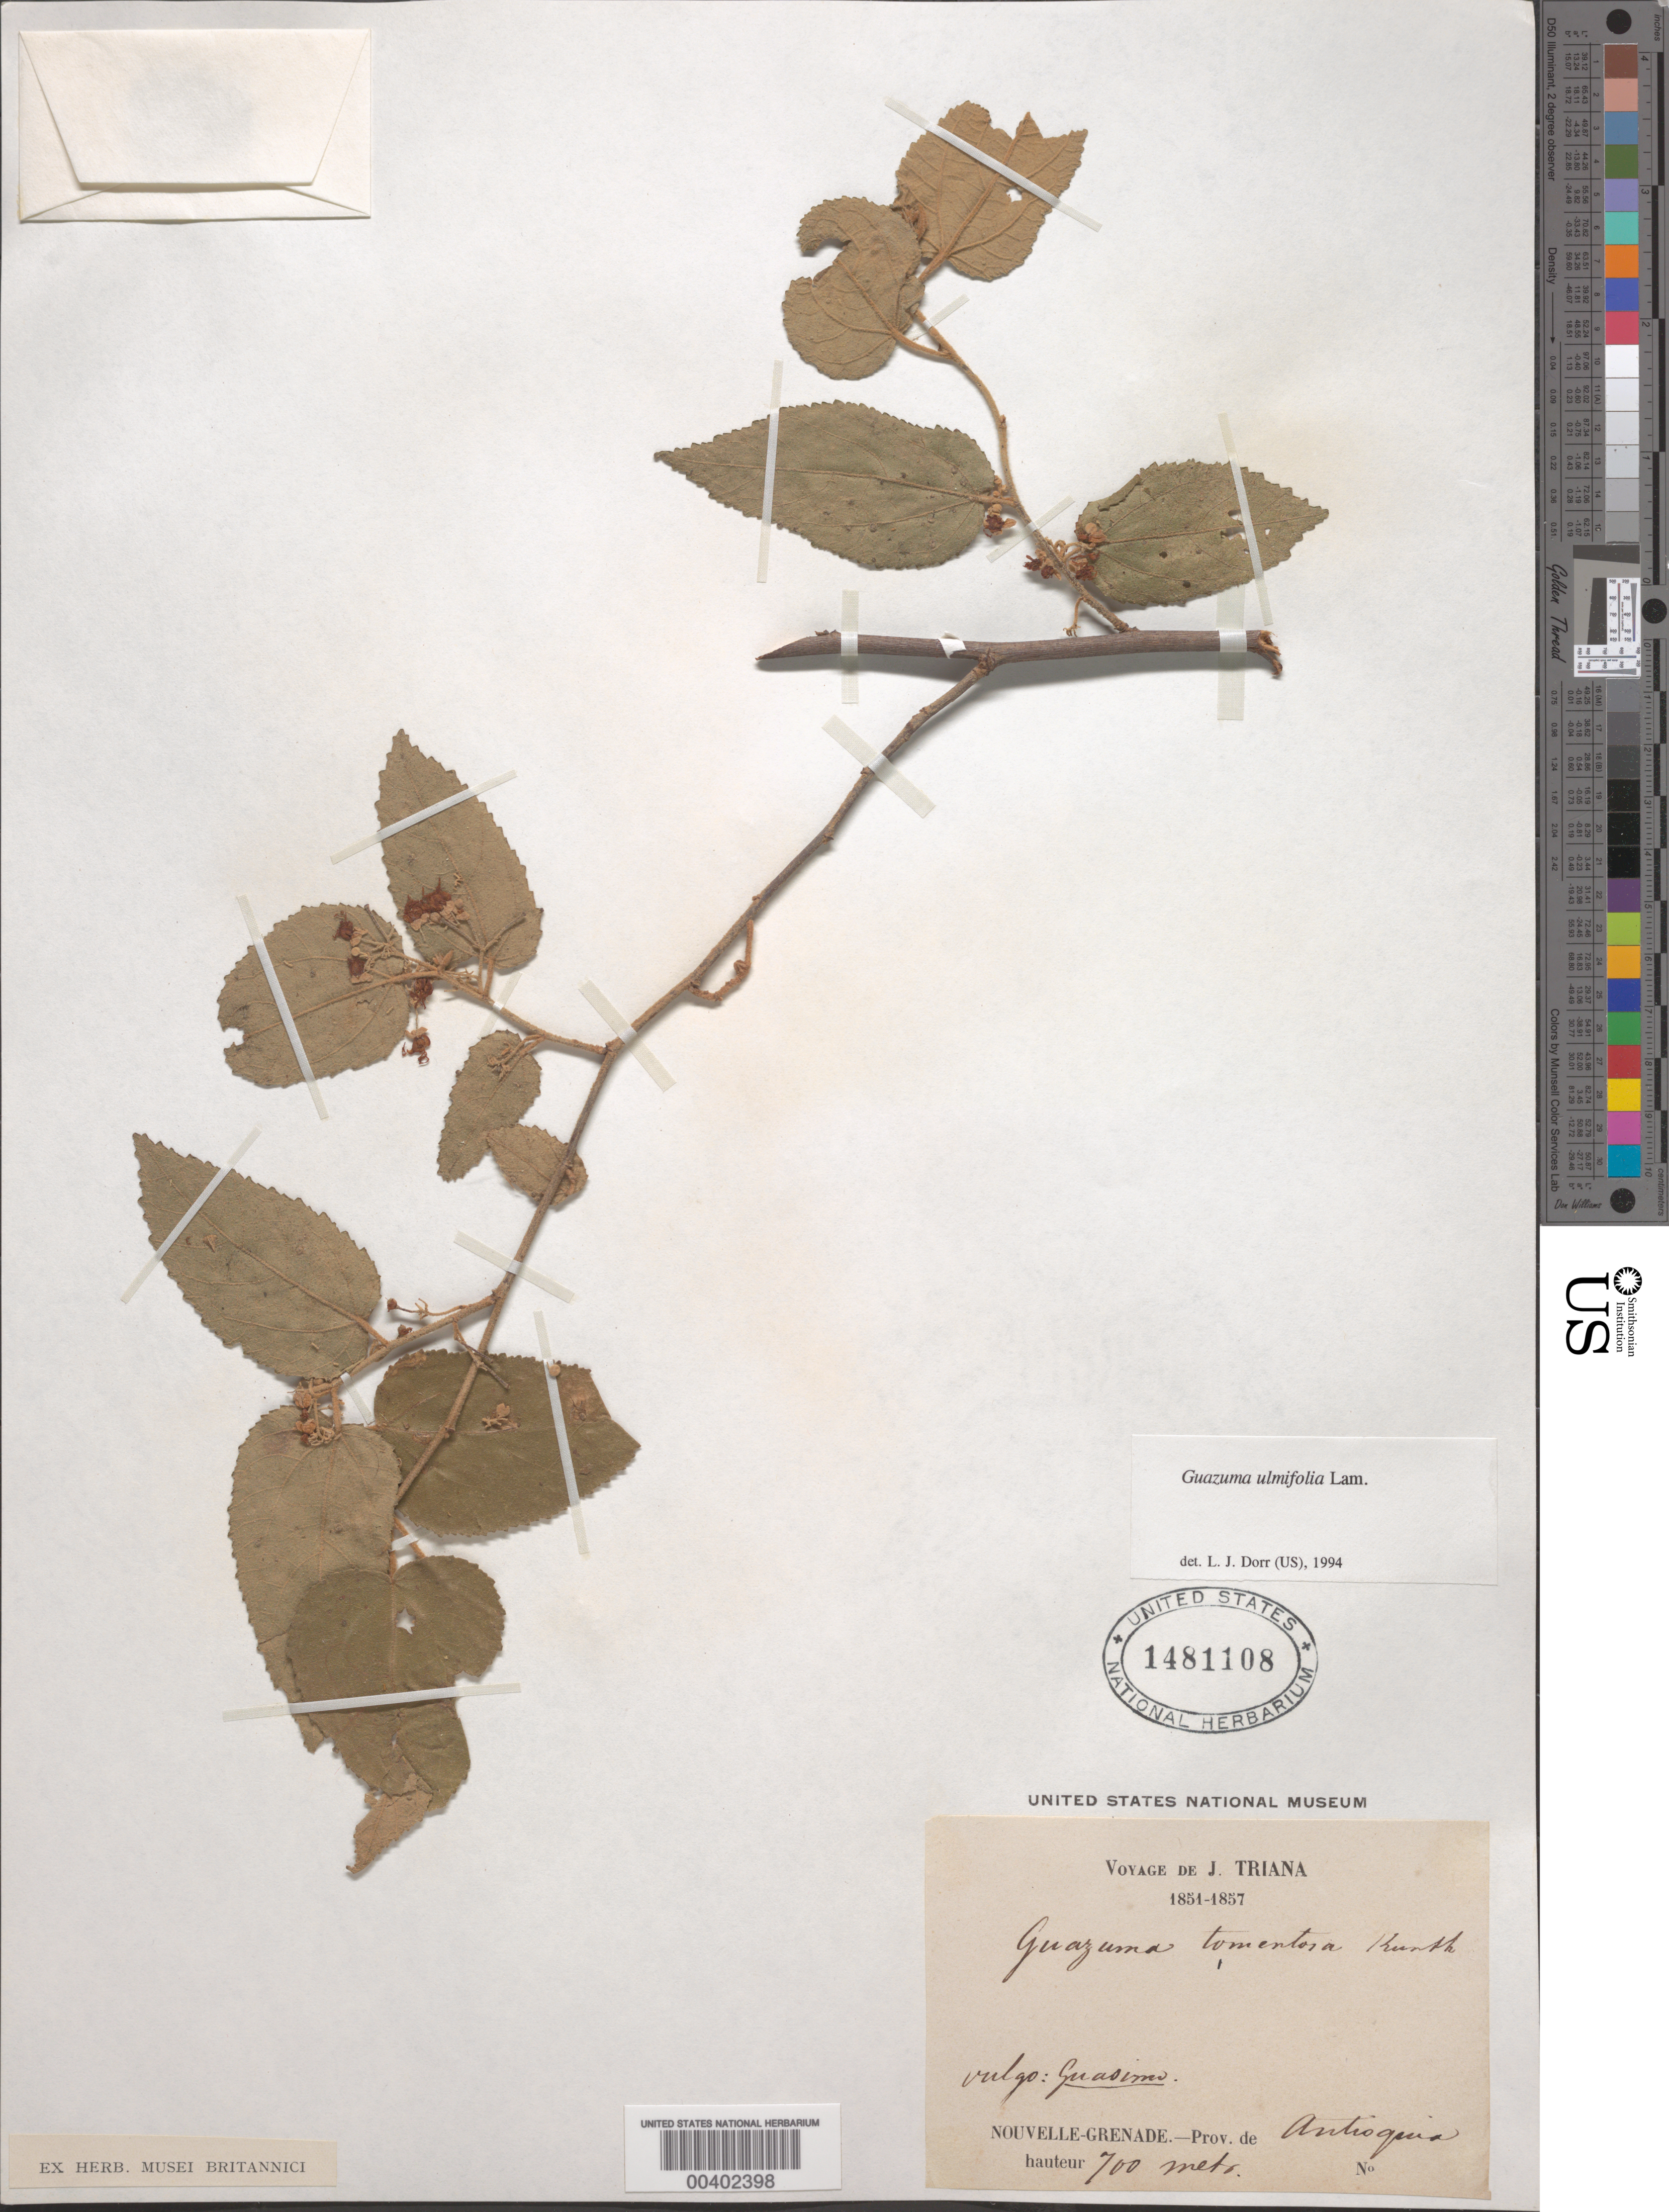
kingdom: Plantae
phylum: Tracheophyta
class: Magnoliopsida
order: Malvales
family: Malvaceae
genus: Guazuma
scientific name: Guazuma ulmifolia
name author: Lam.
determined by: Dorr, L. J., (BOT), Smithsonian Institution - National Museum of Natural History (UNITED STATES)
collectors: J. J. Triana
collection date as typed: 1851 to -- --- 1857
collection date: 1851/1857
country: Colombia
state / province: Antioquia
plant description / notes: Common name: Guasimo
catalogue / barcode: US 1481108